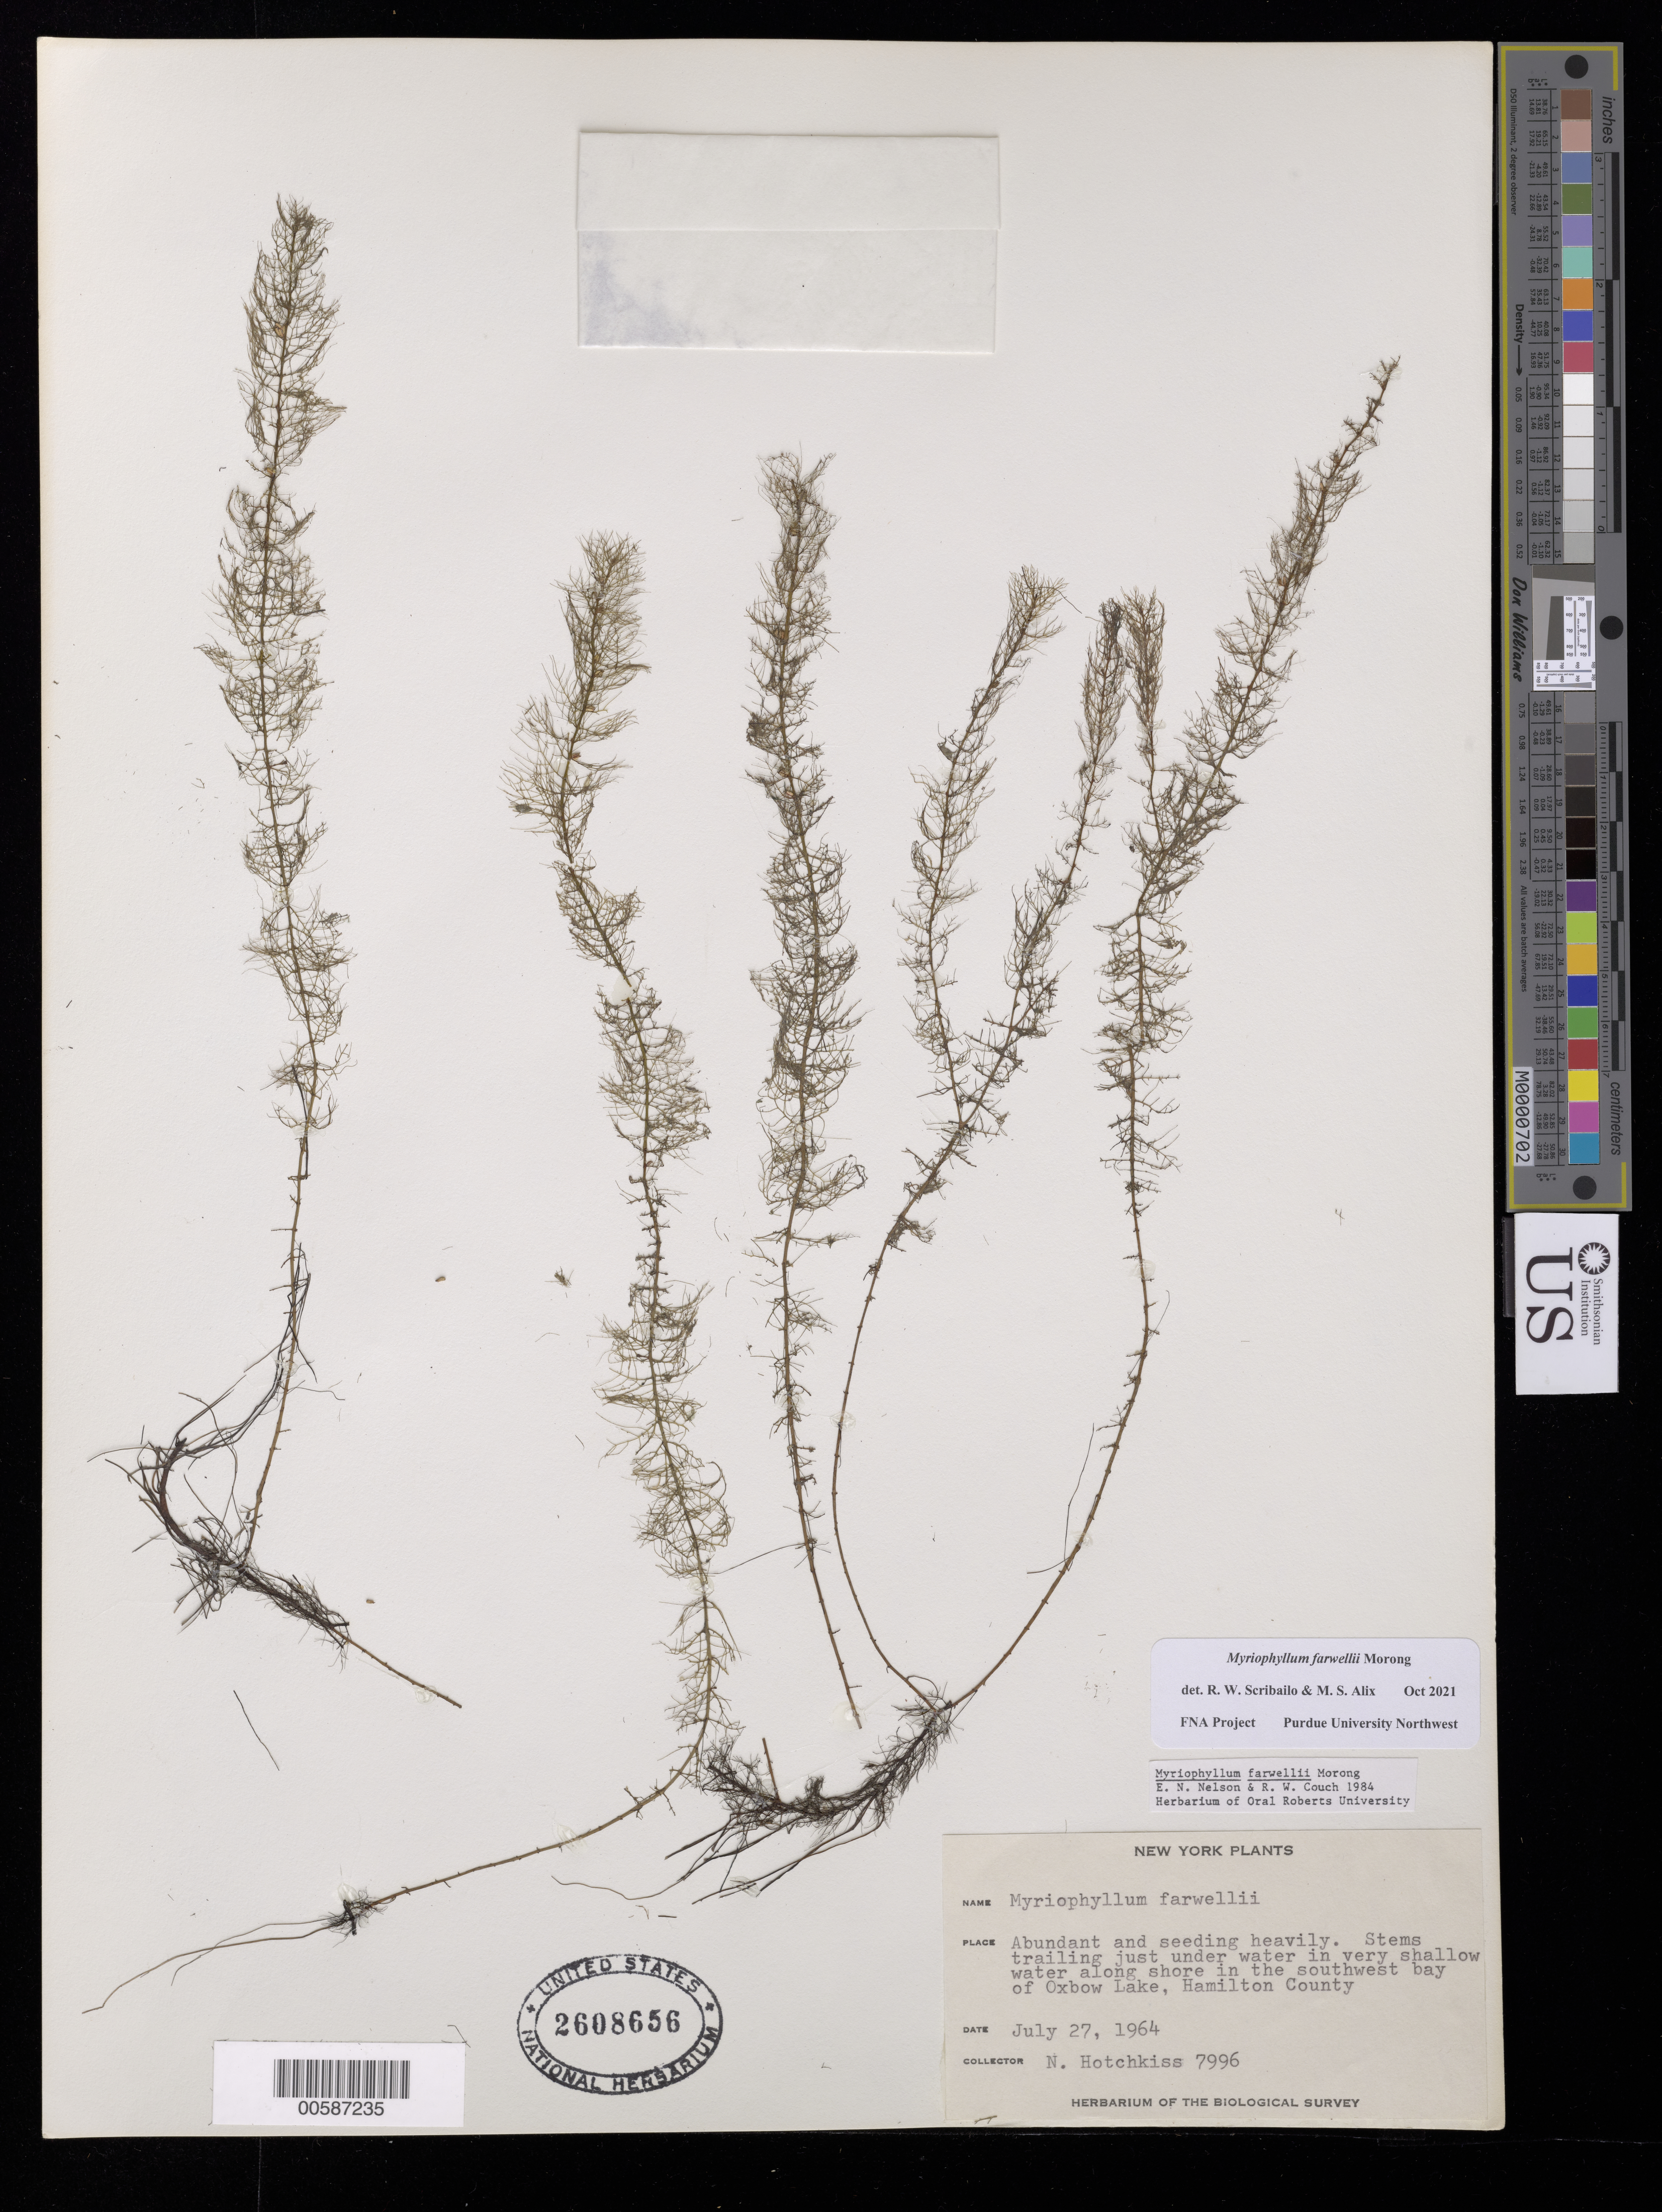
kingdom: Plantae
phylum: Tracheophyta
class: Magnoliopsida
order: Saxifragales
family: Haloragaceae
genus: Myriophyllum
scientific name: Myriophyllum farwellii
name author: Morong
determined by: Scribailo, R. W.; Alix, M. S.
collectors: N. Hotchkiss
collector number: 7996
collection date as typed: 27 Jul 1964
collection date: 1964-07-27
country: United States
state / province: New York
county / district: Hamilton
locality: SW bay of Osbow Lake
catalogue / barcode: US 2608656